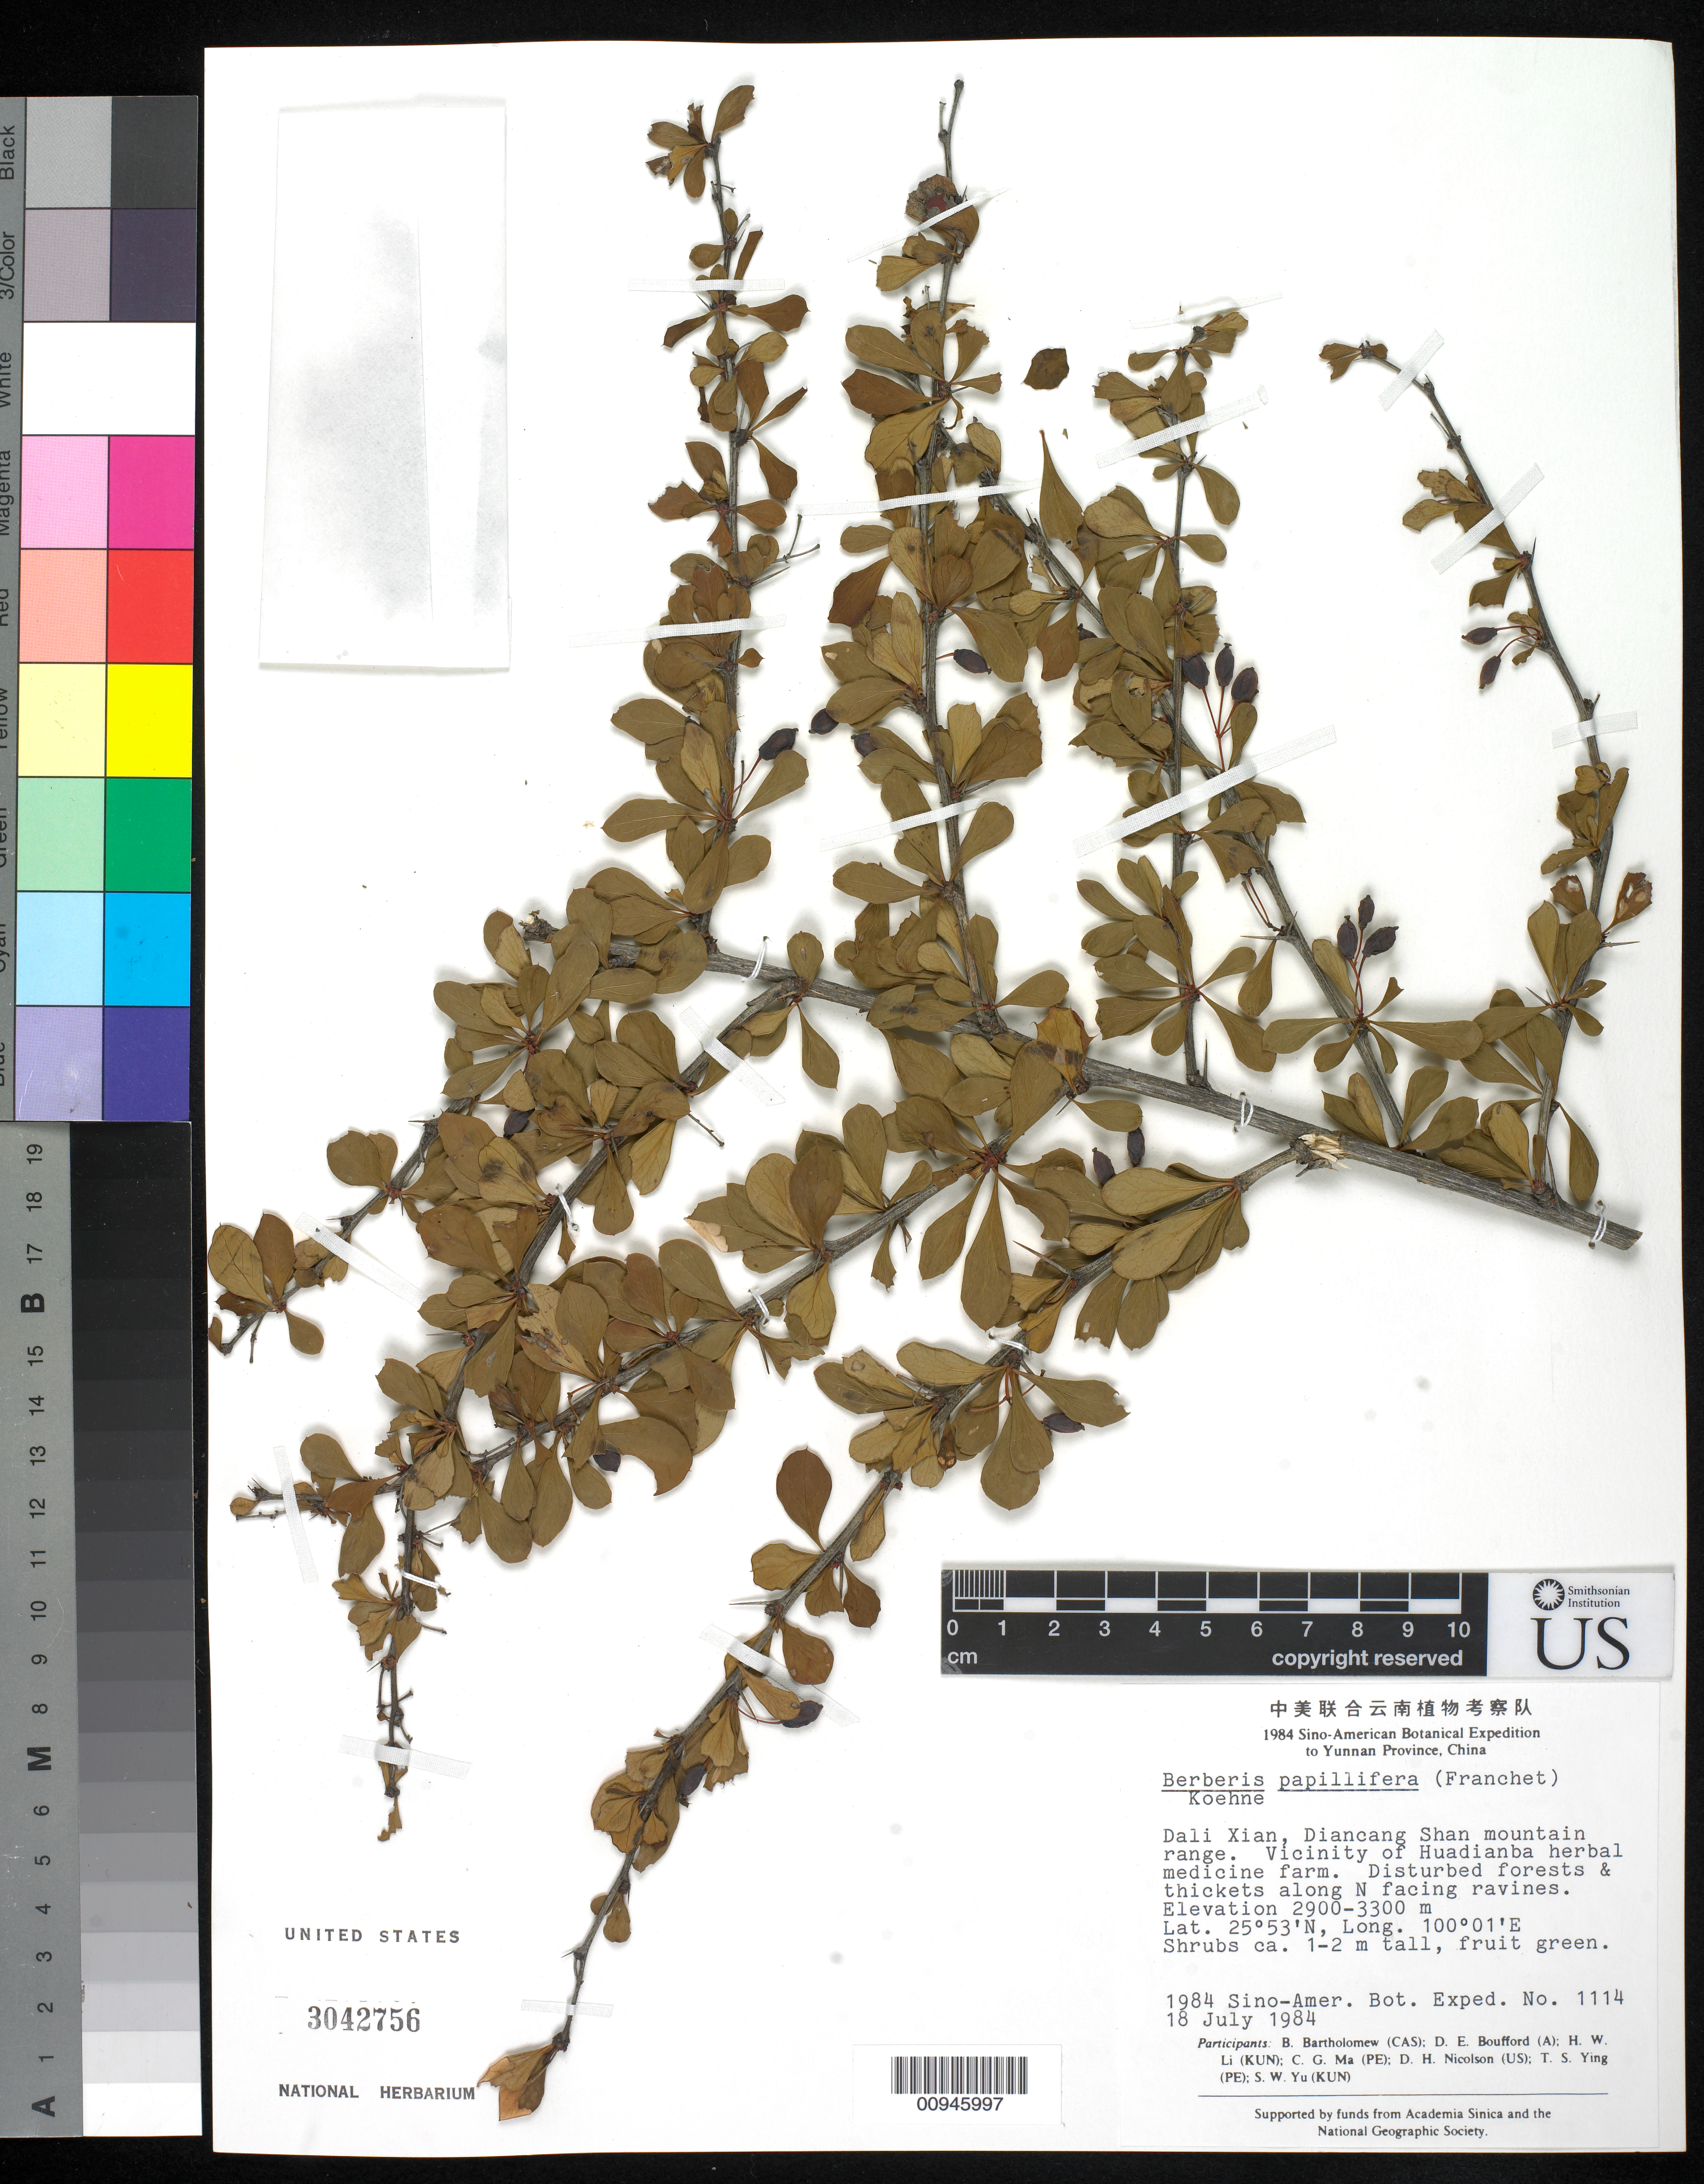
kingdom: Plantae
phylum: Tracheophyta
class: Magnoliopsida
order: Ranunculales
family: Berberidaceae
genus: Berberis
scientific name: Berberis papillifera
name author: (Franch.) Koehne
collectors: B. M. Bartholomew, D. E. Boufford, H. W. Li, C. Ma, D. H. Nicolson, T. Ying & S. Yu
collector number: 1114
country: China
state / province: Yunnan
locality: Dali Xian, Diancang Shan mountain range, Huadianba herbal medicine farm.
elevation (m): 2900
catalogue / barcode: US 3042756